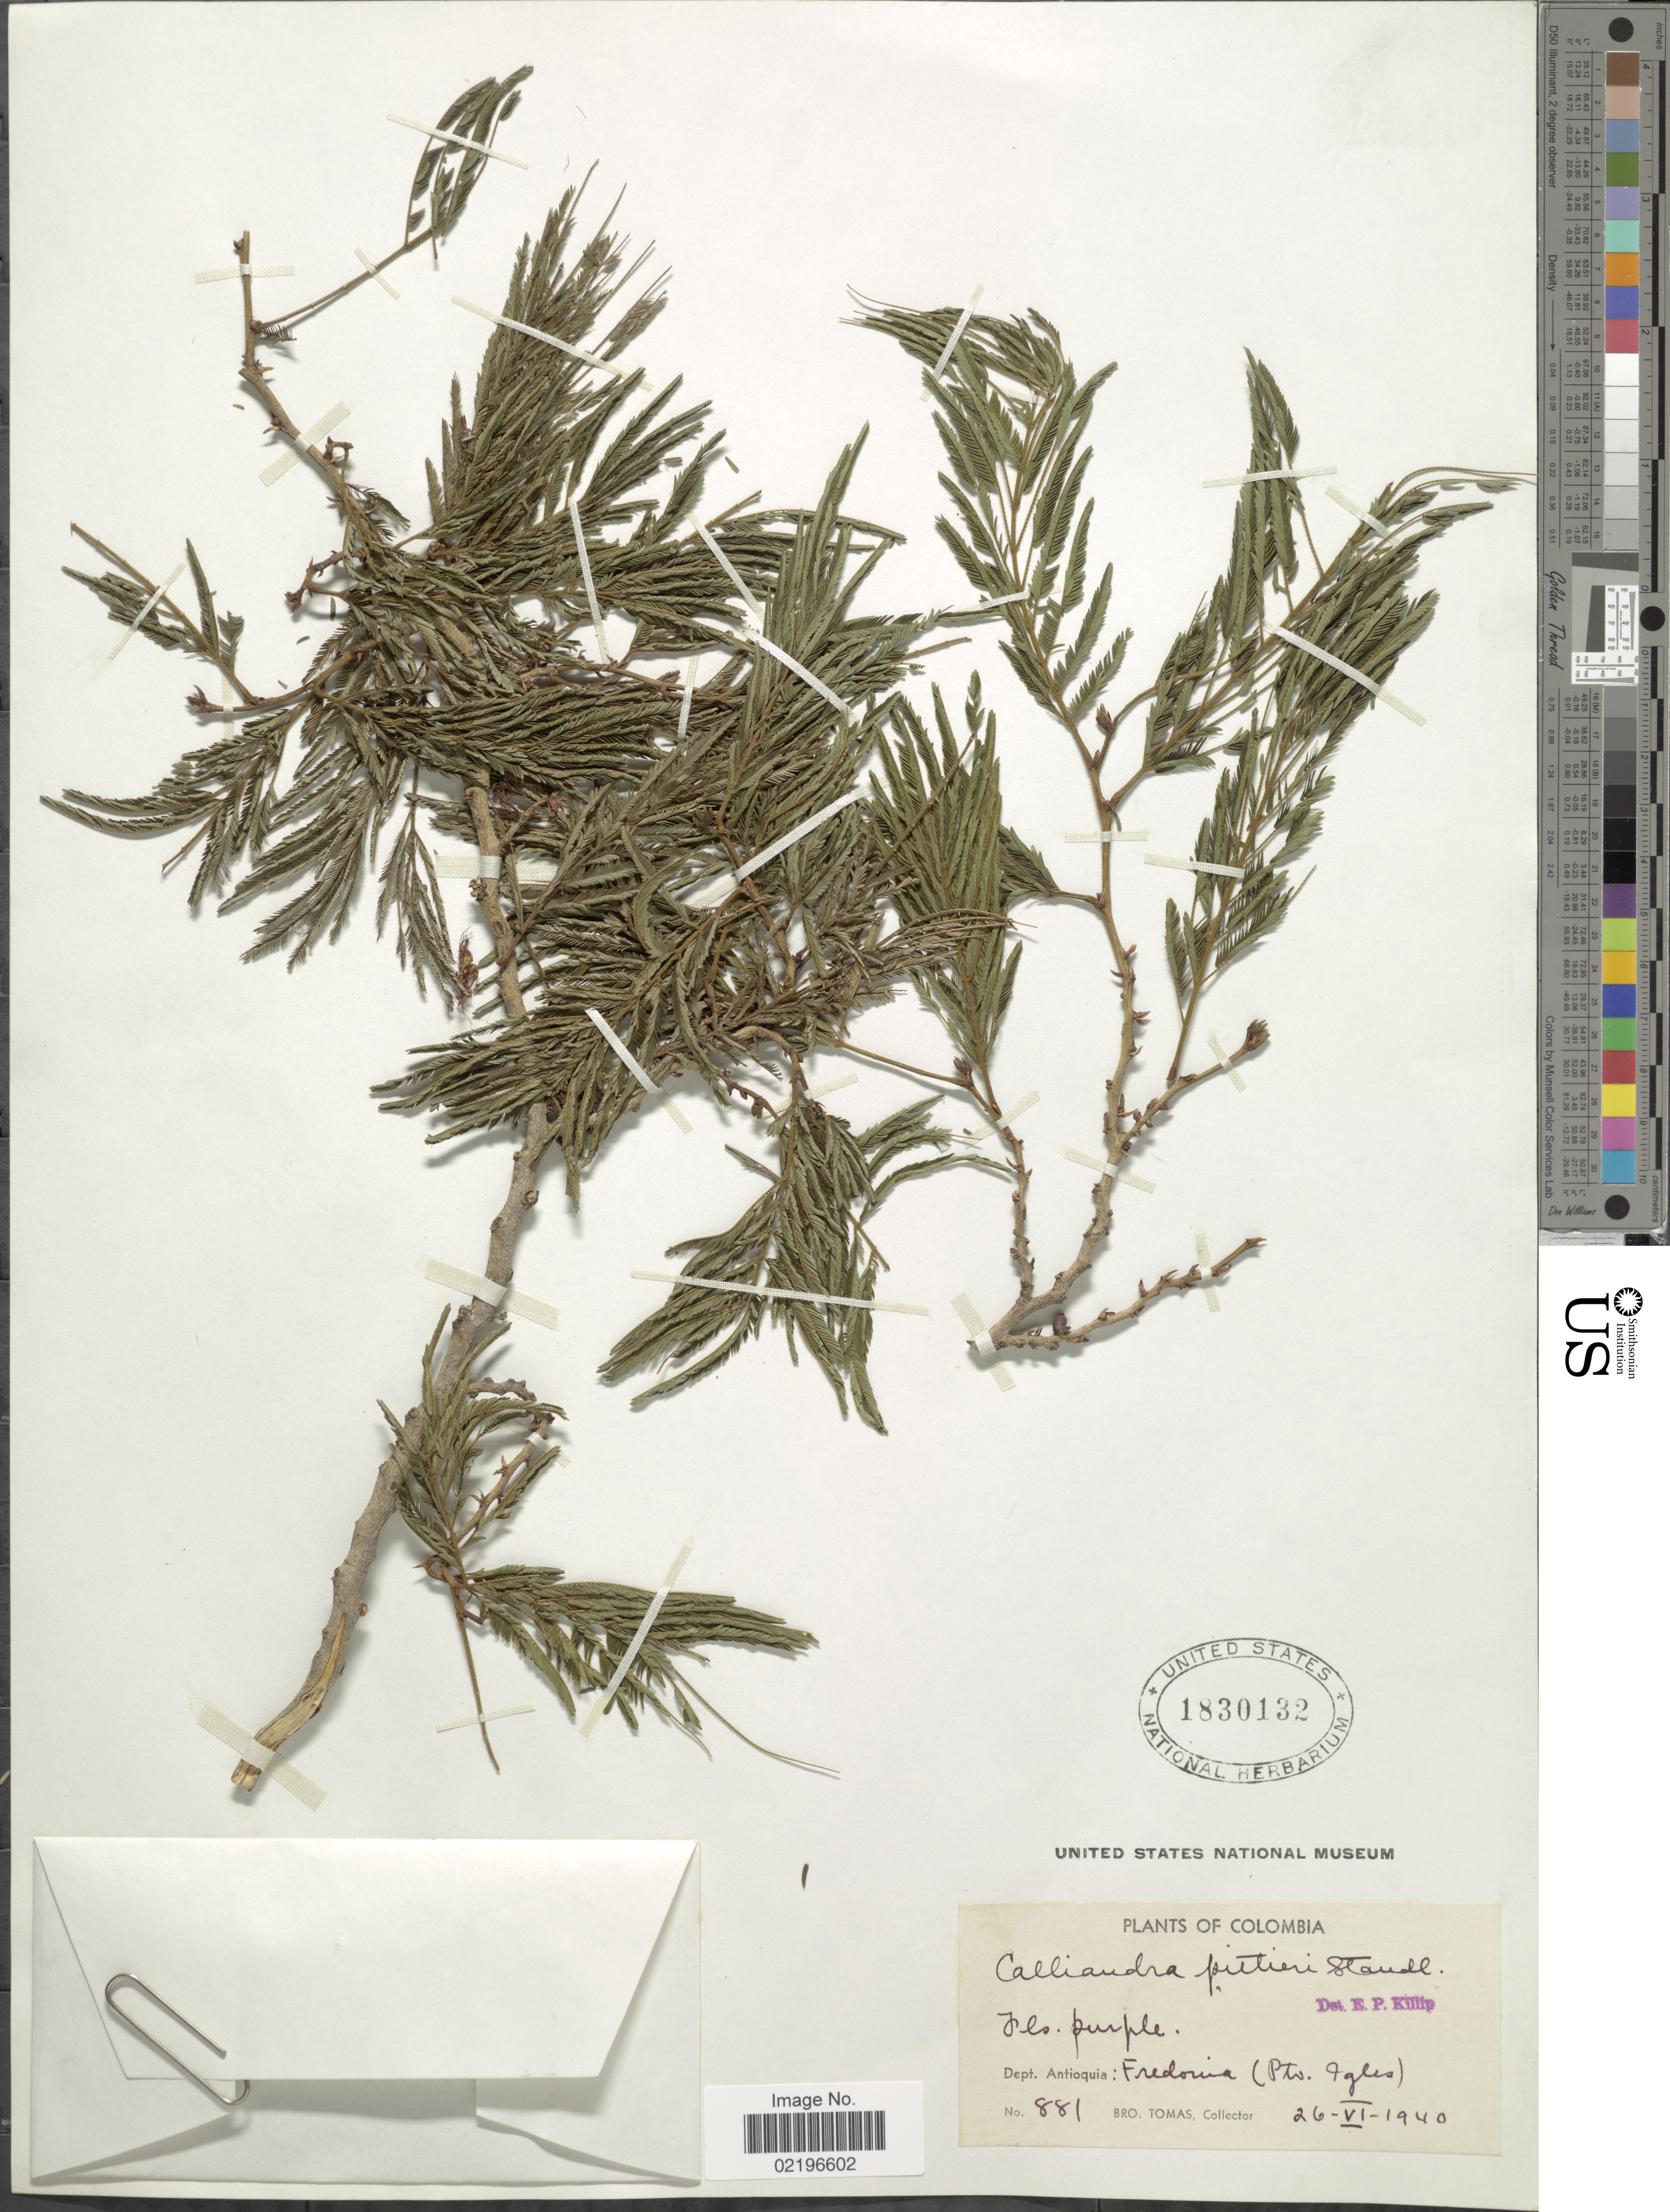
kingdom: Plantae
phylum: Tracheophyta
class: Magnoliopsida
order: Fabales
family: Fabaceae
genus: Calliandra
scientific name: Calliandra pittieri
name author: Standl.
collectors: B. Tomas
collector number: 881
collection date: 1940-06-16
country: Colombia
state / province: Antioquia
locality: Dept. Antioquia. Fredonia (Pto. Igles)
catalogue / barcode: US 1830132